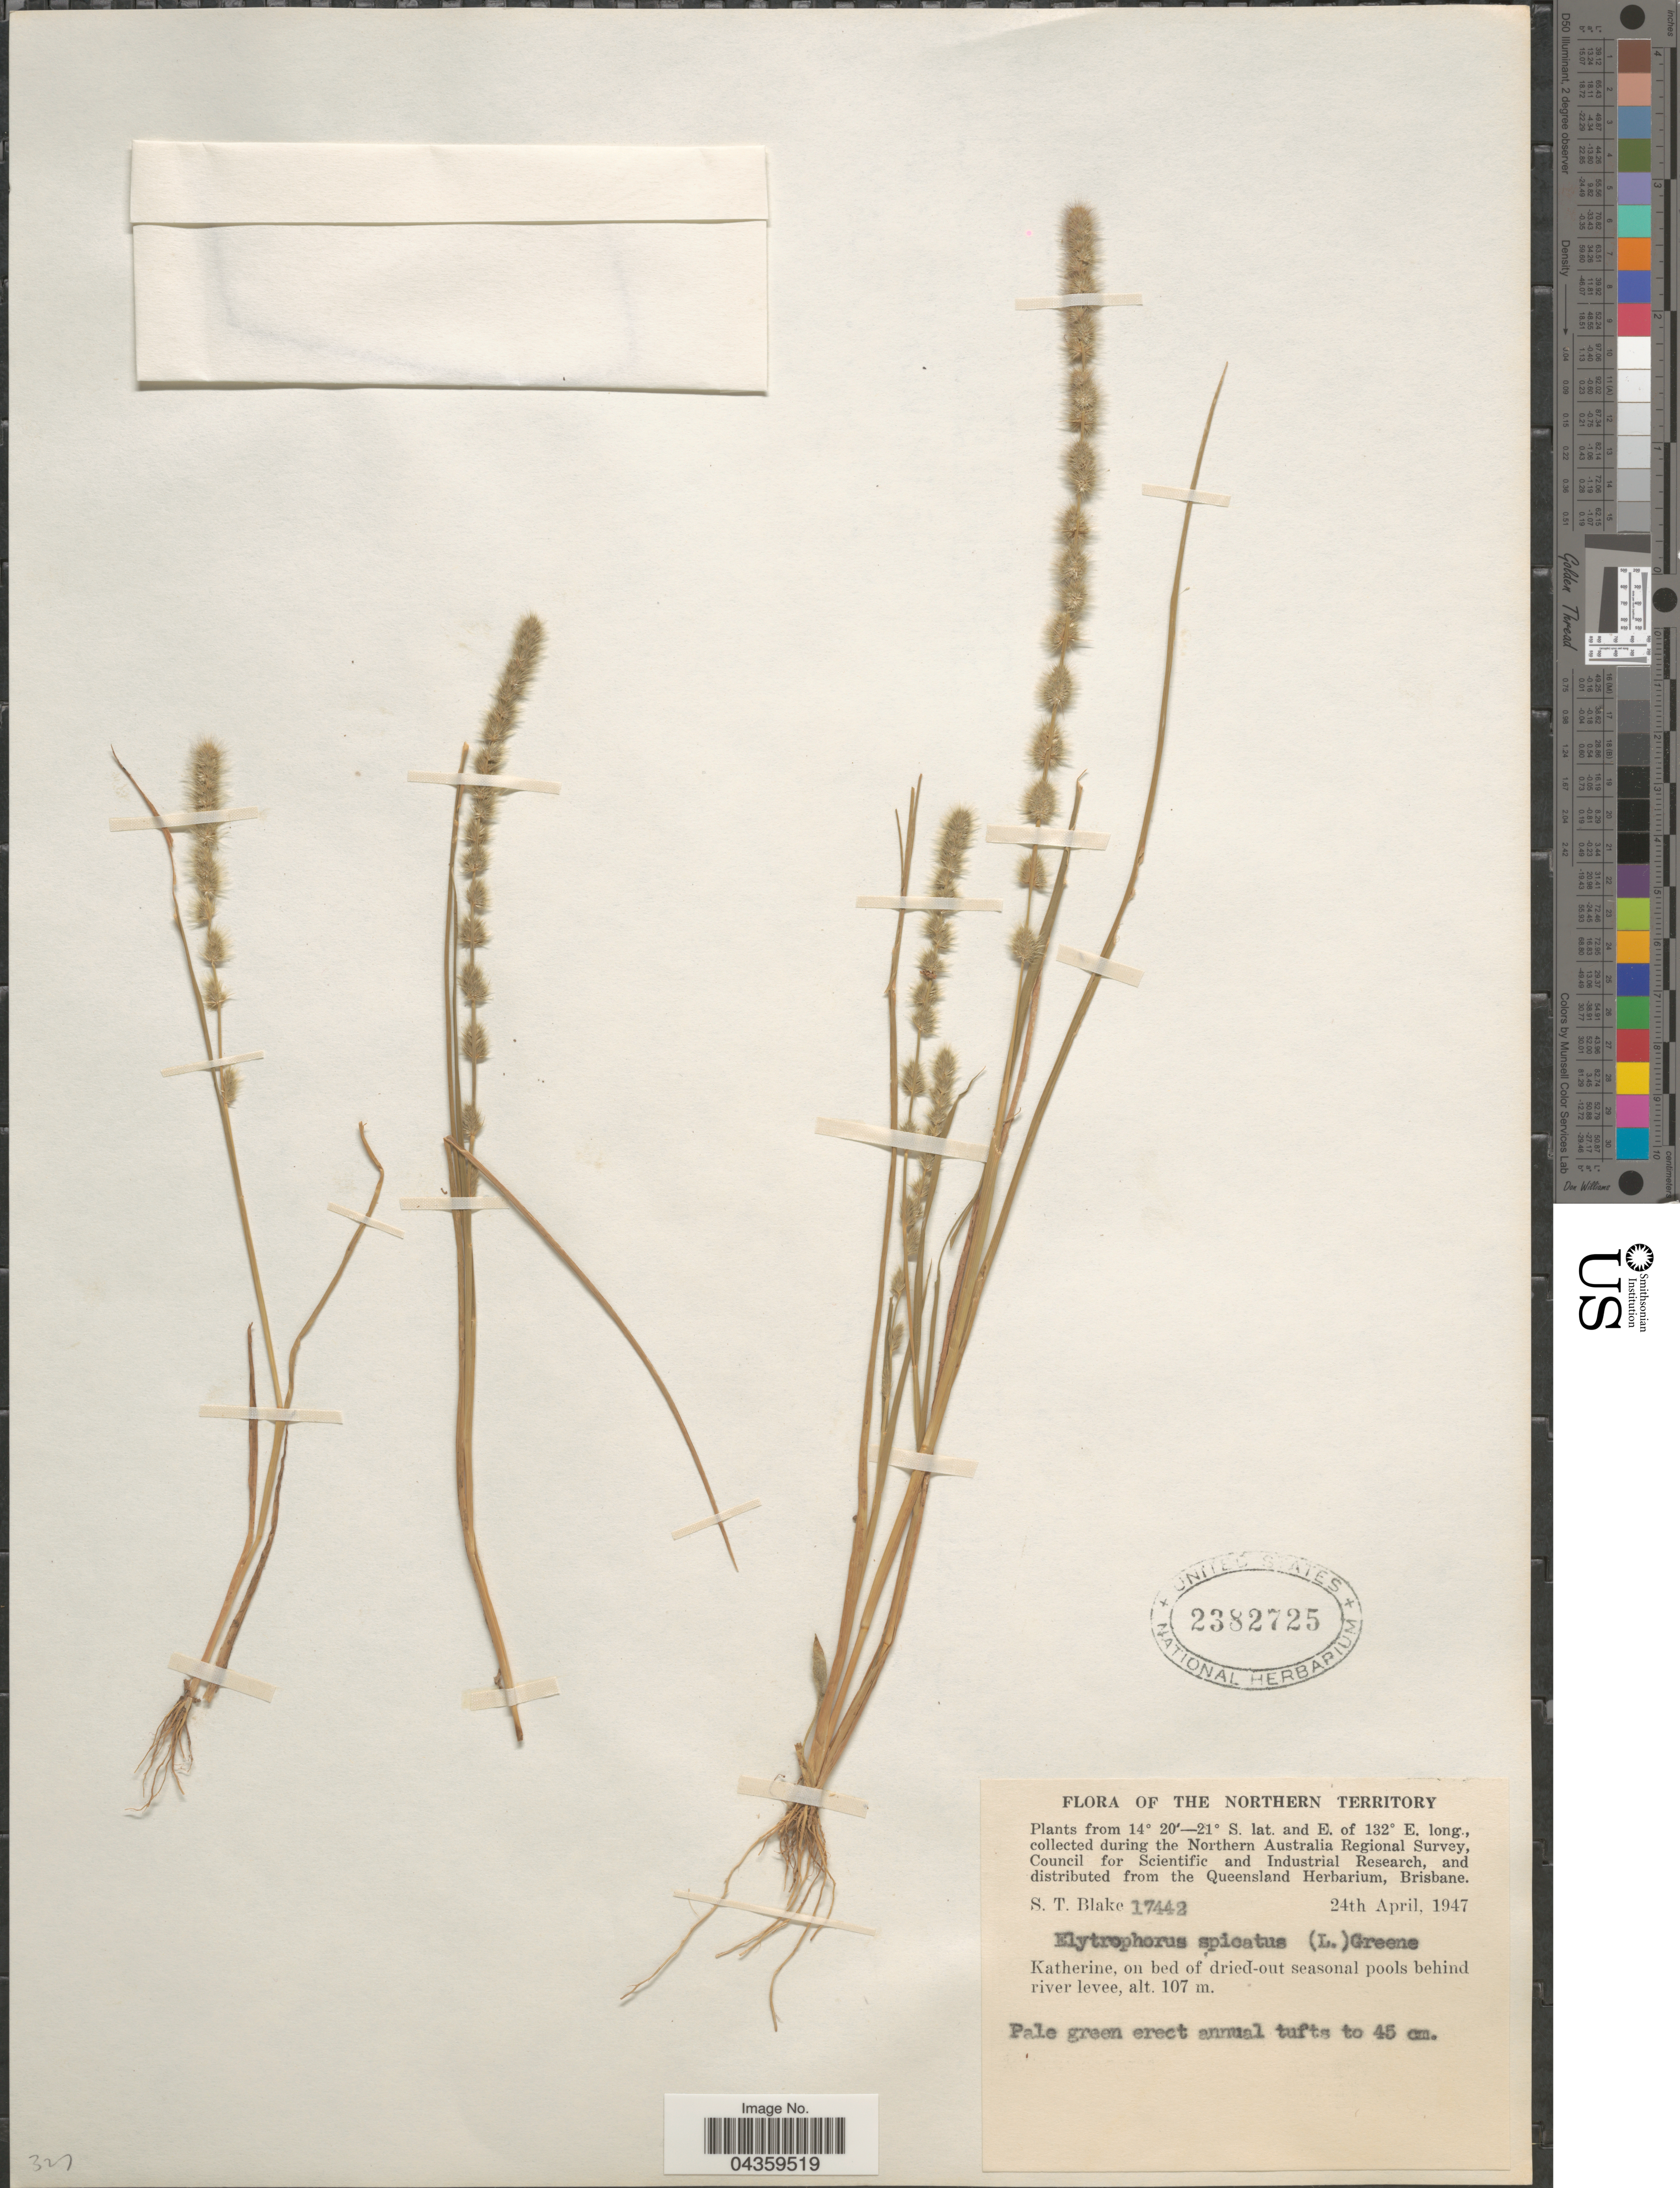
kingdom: Plantae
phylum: Tracheophyta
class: Liliopsida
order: Poales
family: Poaceae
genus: Elytrophorus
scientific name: Elytrophorus spicatus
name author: (Willd.) A. Camus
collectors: S. T. Blake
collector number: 17442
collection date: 1947-04-24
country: Australia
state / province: Northern Territory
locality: The Northern Australia Regional Survey. Katherine.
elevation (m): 107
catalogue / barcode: US 2382725